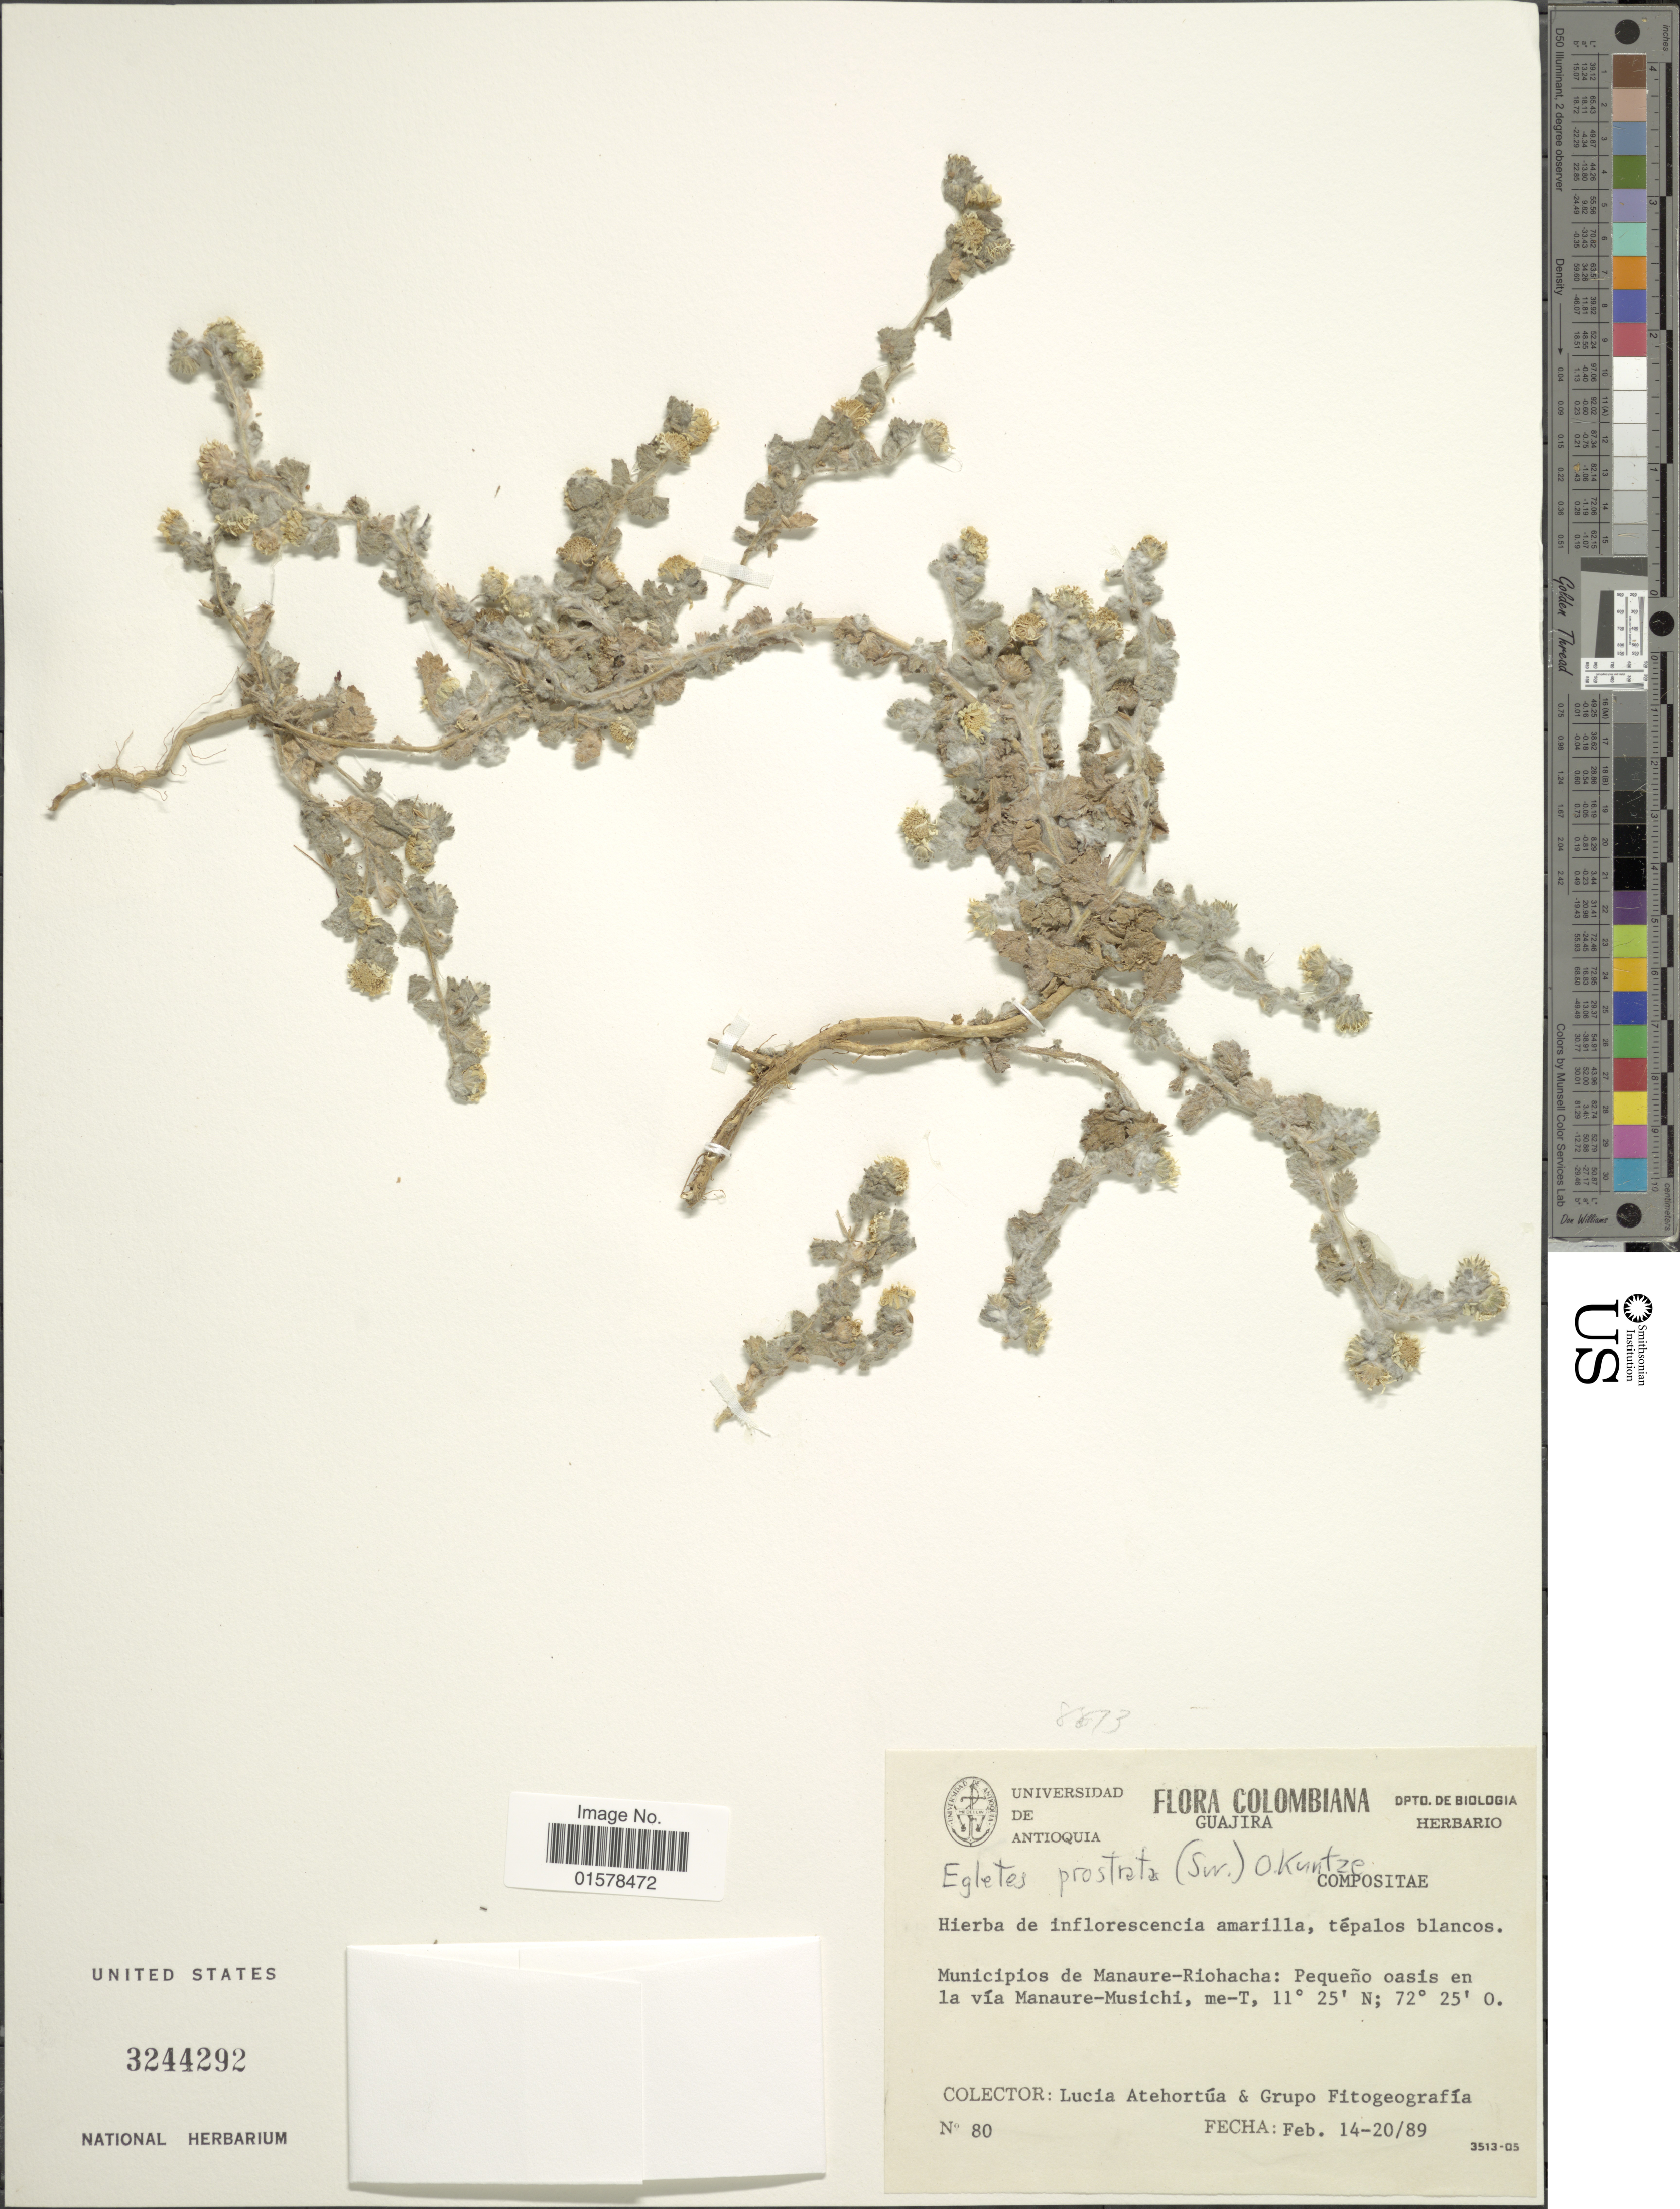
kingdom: Plantae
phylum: Tracheophyta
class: Magnoliopsida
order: Asterales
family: Asteraceae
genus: Egletes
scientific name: Egletes prostrata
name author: (Sw.) Kuntze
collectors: L. Atehortúa & Grupo Fitogeograffia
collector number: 80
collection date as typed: Transcribed d/m/y: 14/2/89 to 20/2/89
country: Colombia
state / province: La Guajira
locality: Colombiana. Guajira. Municipios de Manaure-Riohacha: Pequeño oasis en la via Manaure-Musichi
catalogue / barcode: US 3244292